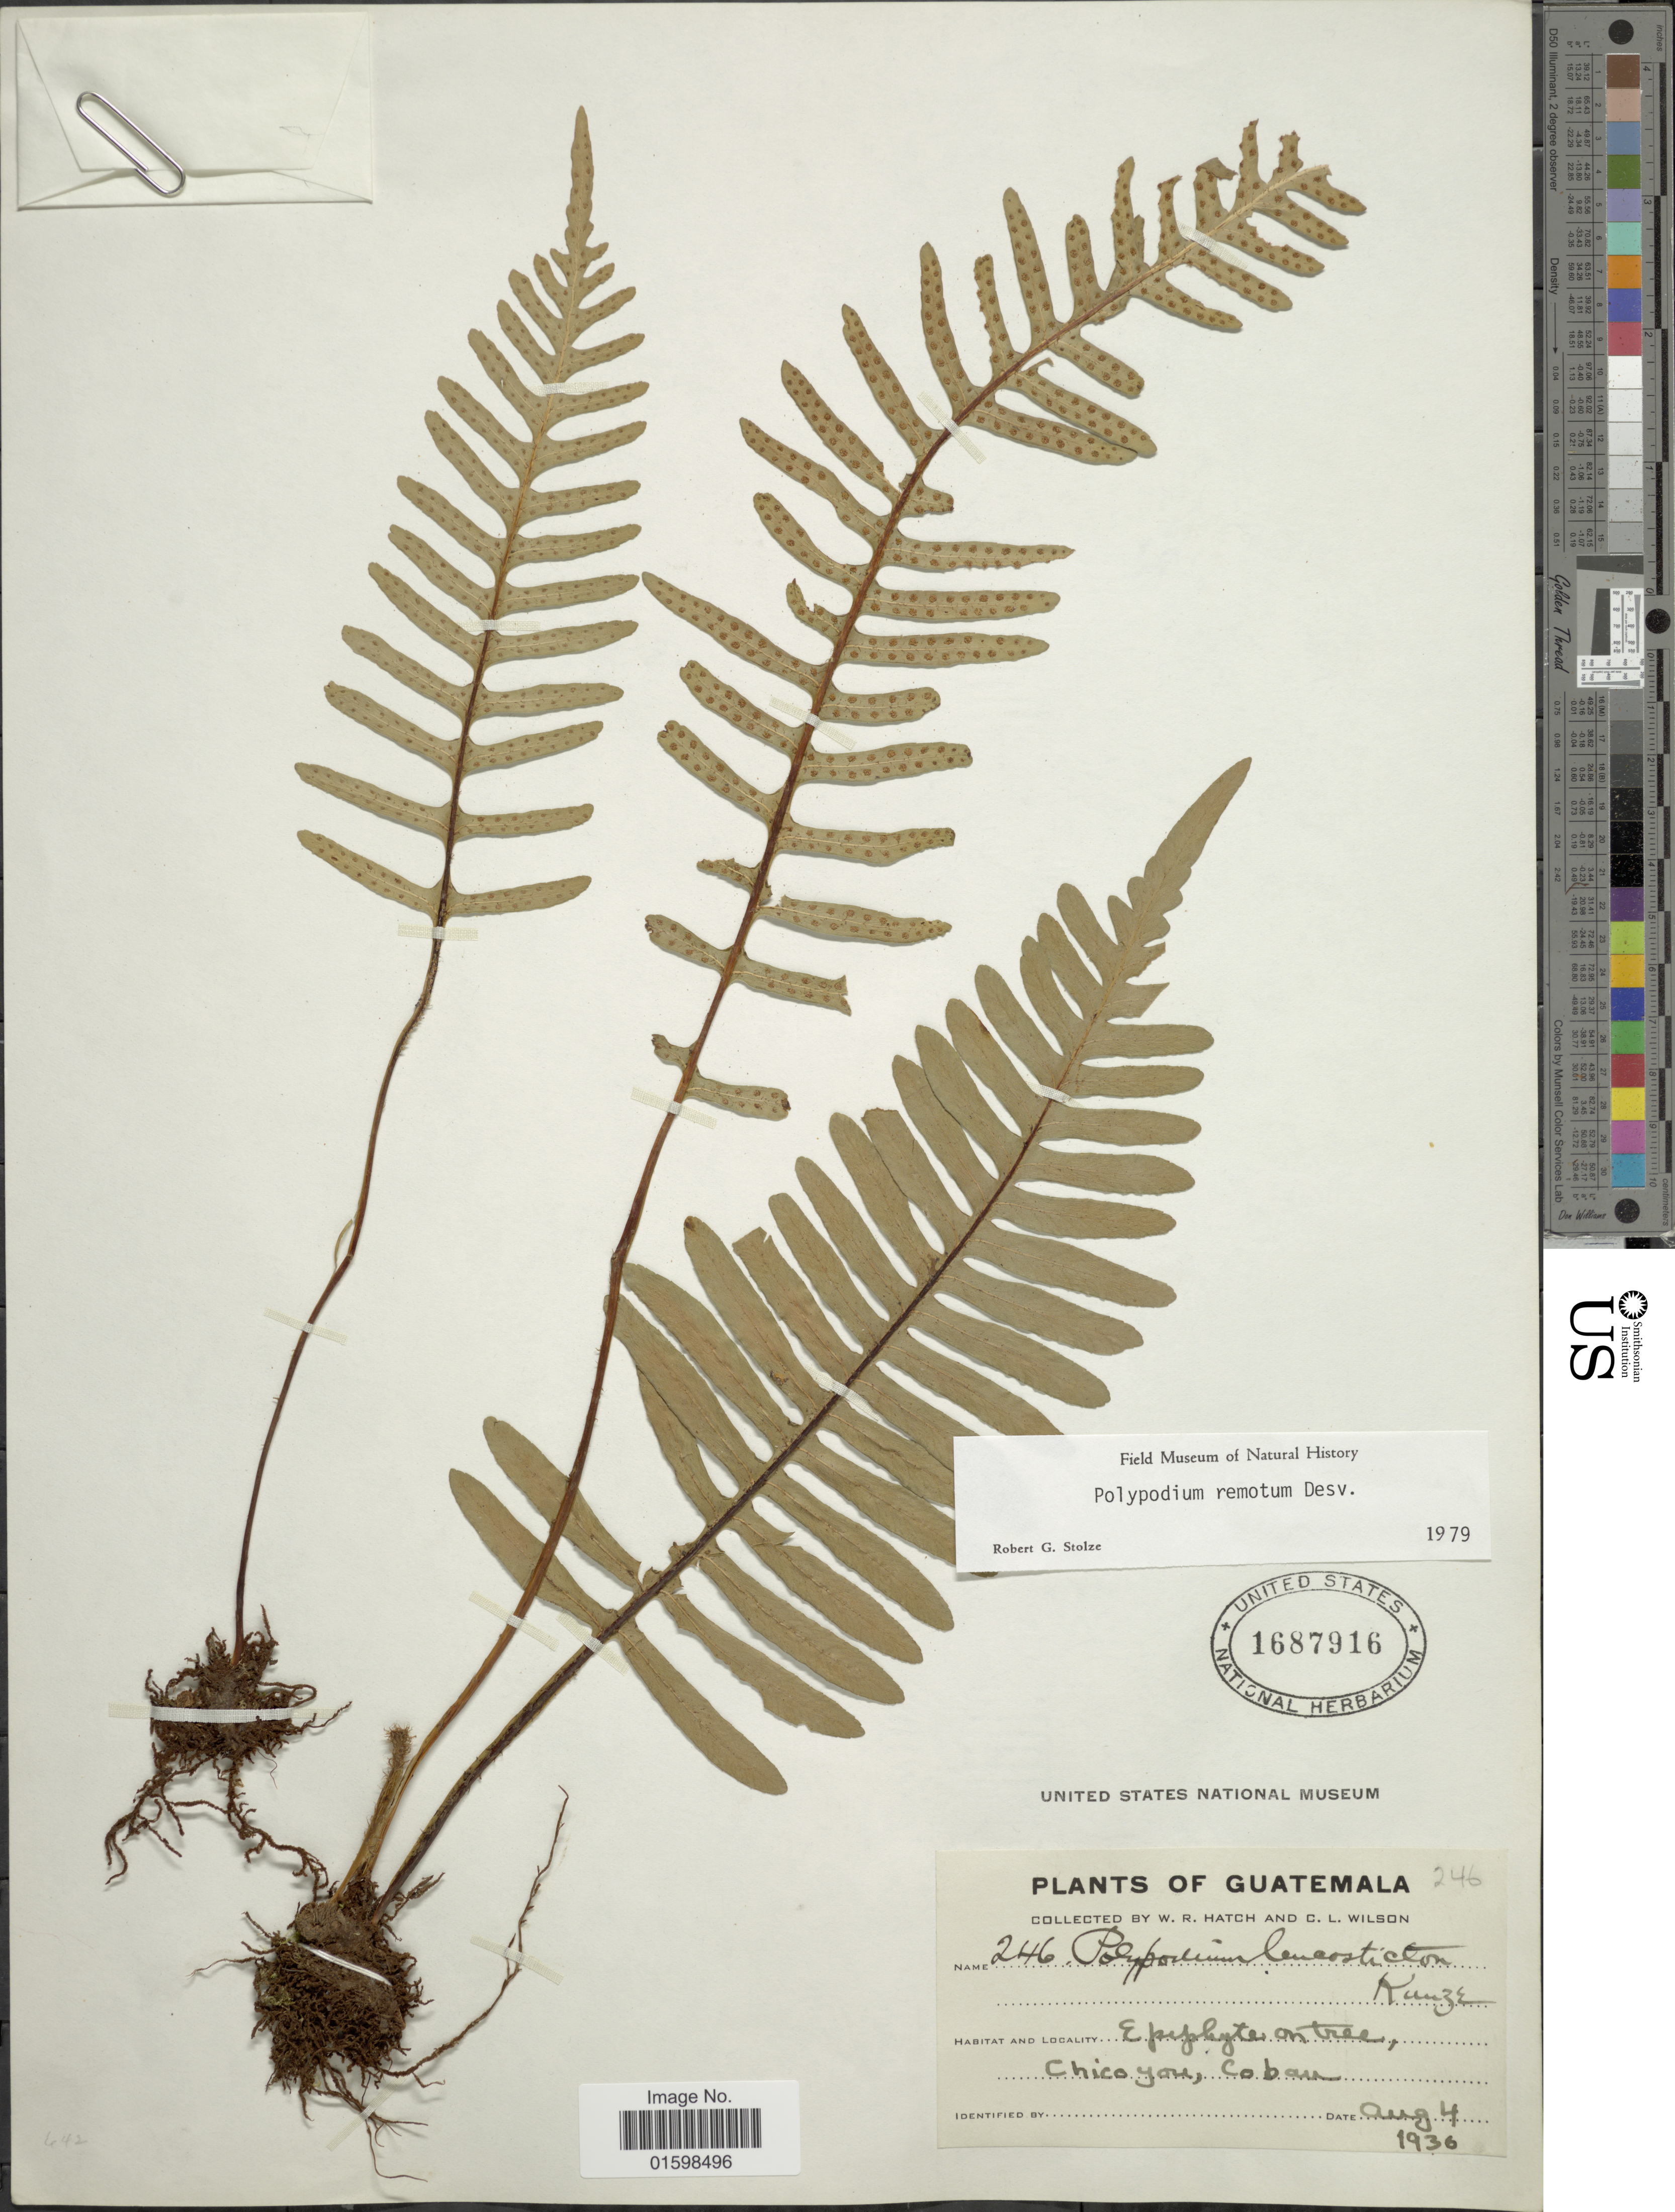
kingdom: Plantae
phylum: Tracheophyta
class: Polypodiopsida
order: Polypodiales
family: Polypodiaceae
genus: Pleopeltis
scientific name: Pleopeltis remota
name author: (Desv.) A.R. Sm.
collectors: W. Hatch & C. L. Wilson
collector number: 246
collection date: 1936-04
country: Guatemala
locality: Epiphyte ib treem Chicoyoum Coban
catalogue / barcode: US 1687916